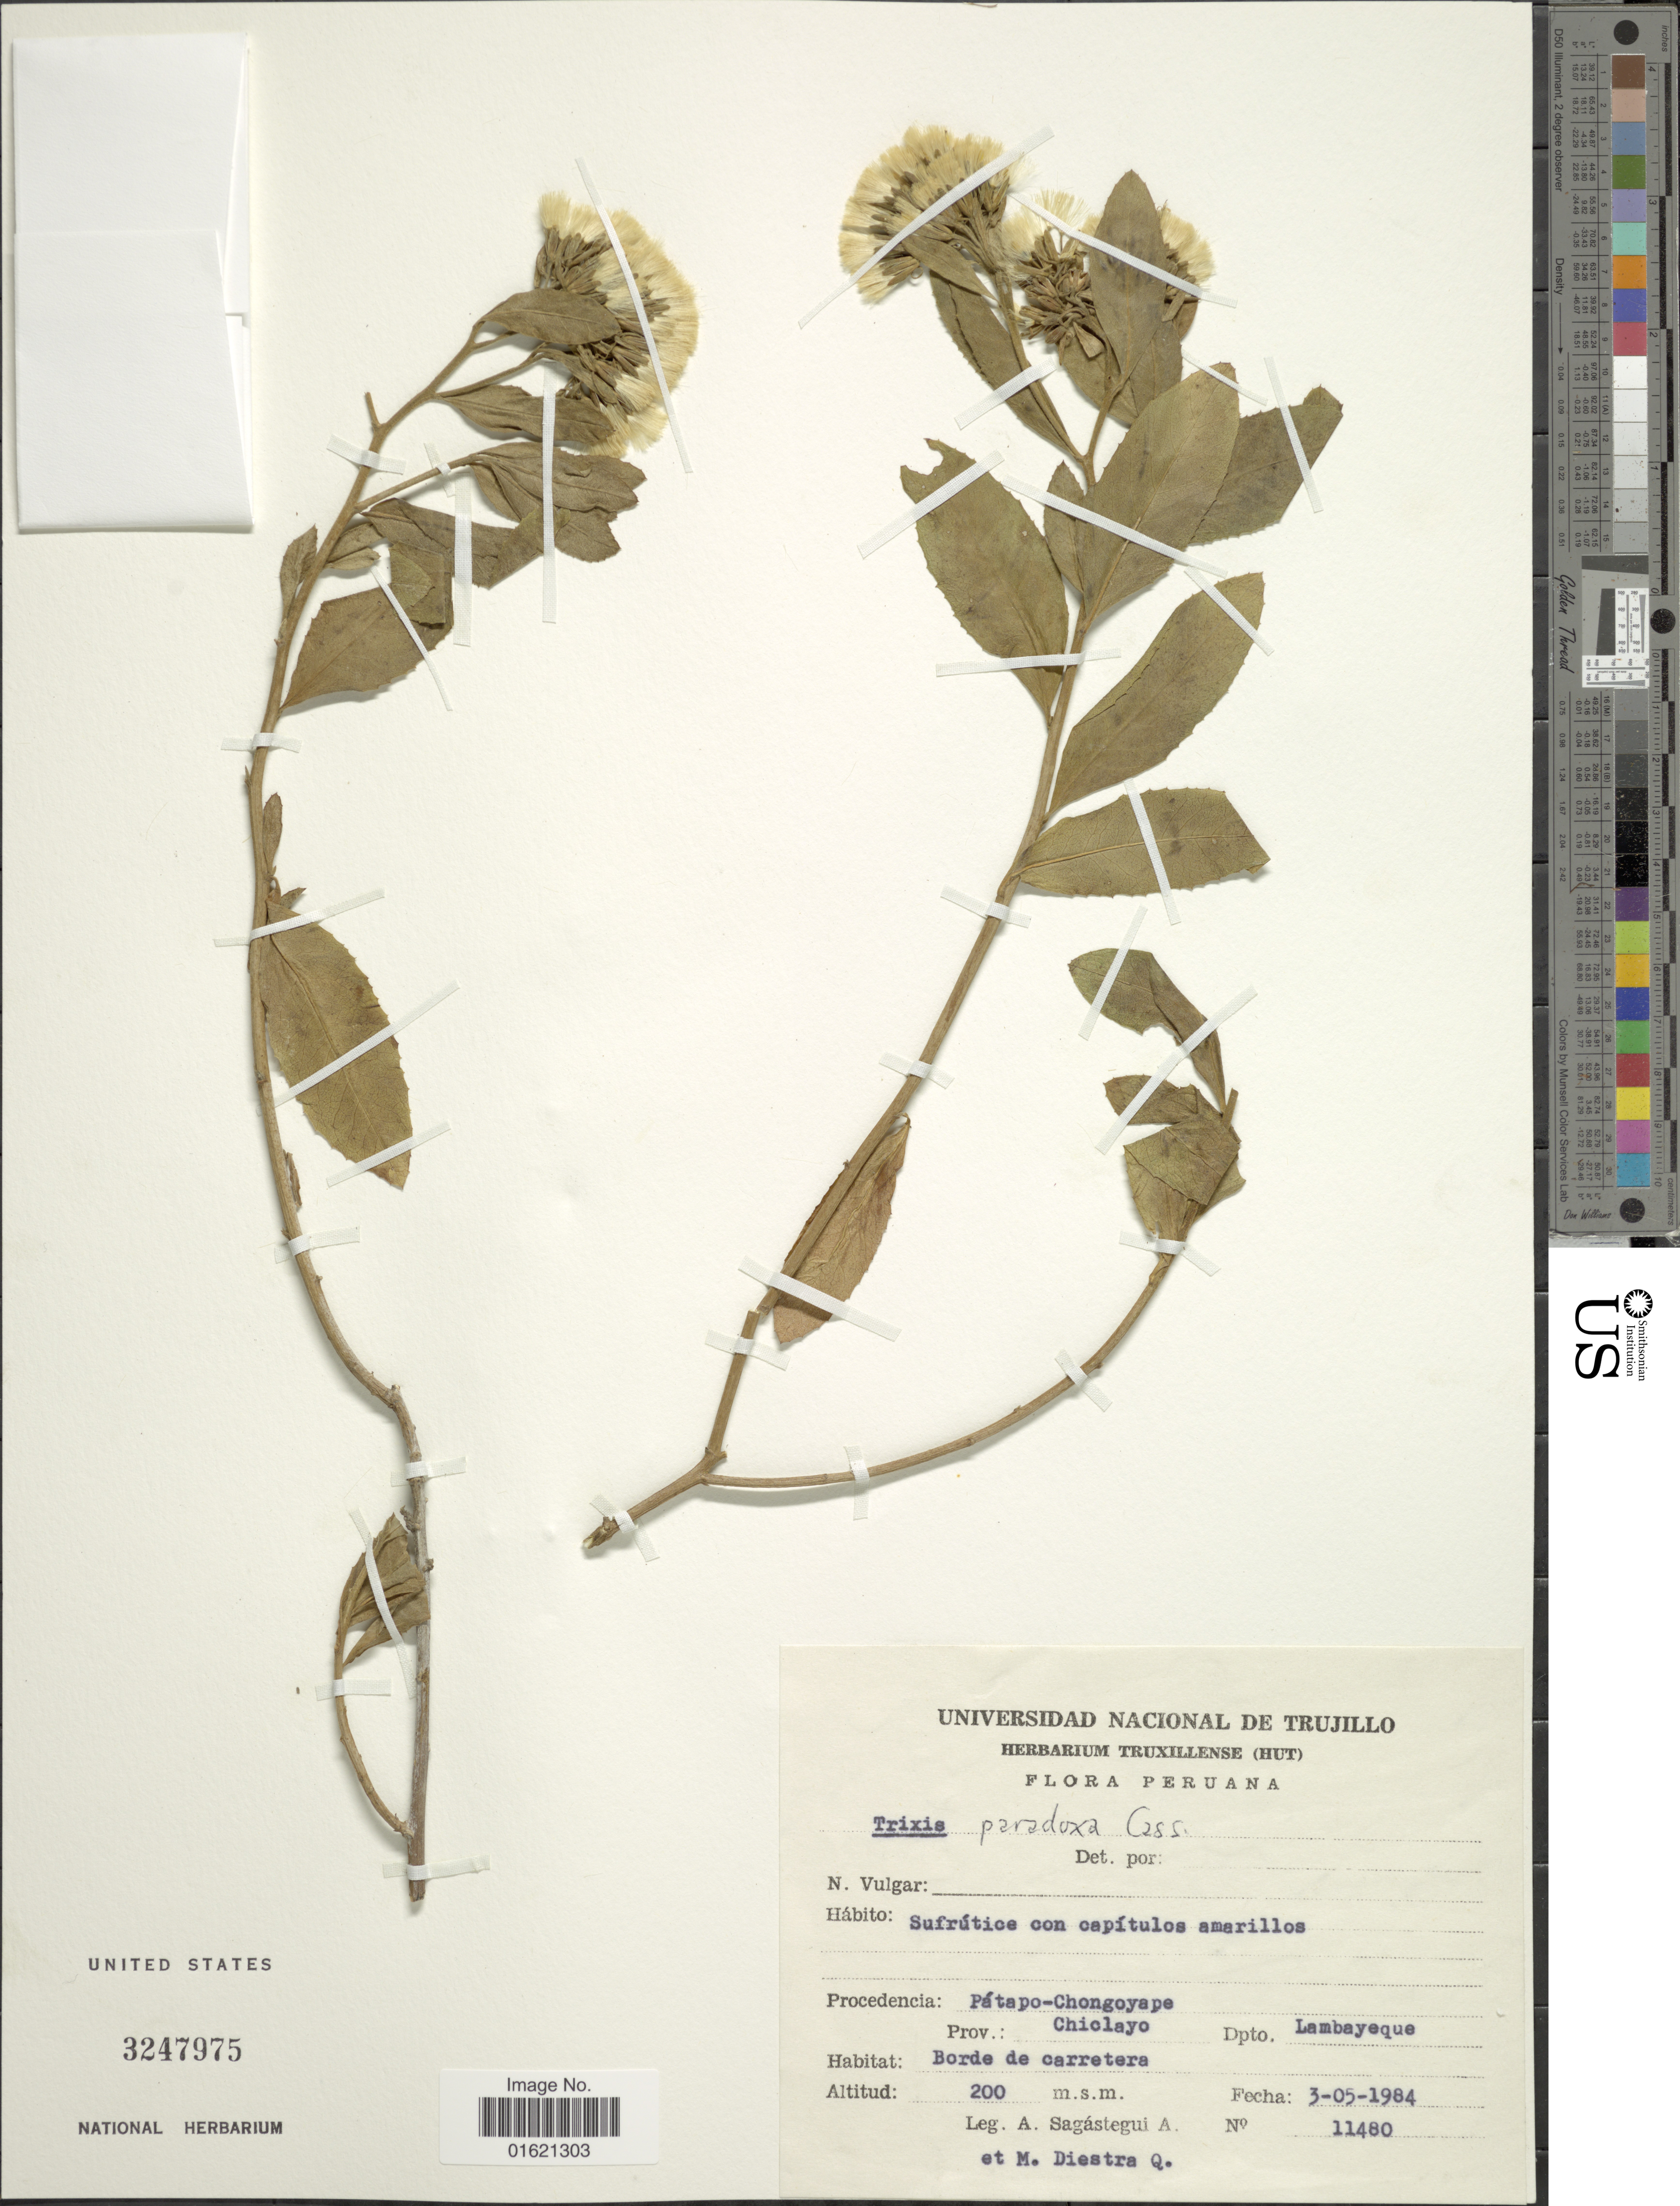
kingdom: Plantae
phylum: Tracheophyta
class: Magnoliopsida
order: Asterales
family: Asteraceae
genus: Trixis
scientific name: Trixis cacalioides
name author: (Kunth) D. Don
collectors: A. Sagástegui A.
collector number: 11480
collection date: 1984-05-03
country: Peru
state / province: Lambayeque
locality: Patapo-Chongoyape. Prov. Chiclayo, Dpto. Lambayeque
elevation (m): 200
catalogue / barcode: US 3247975